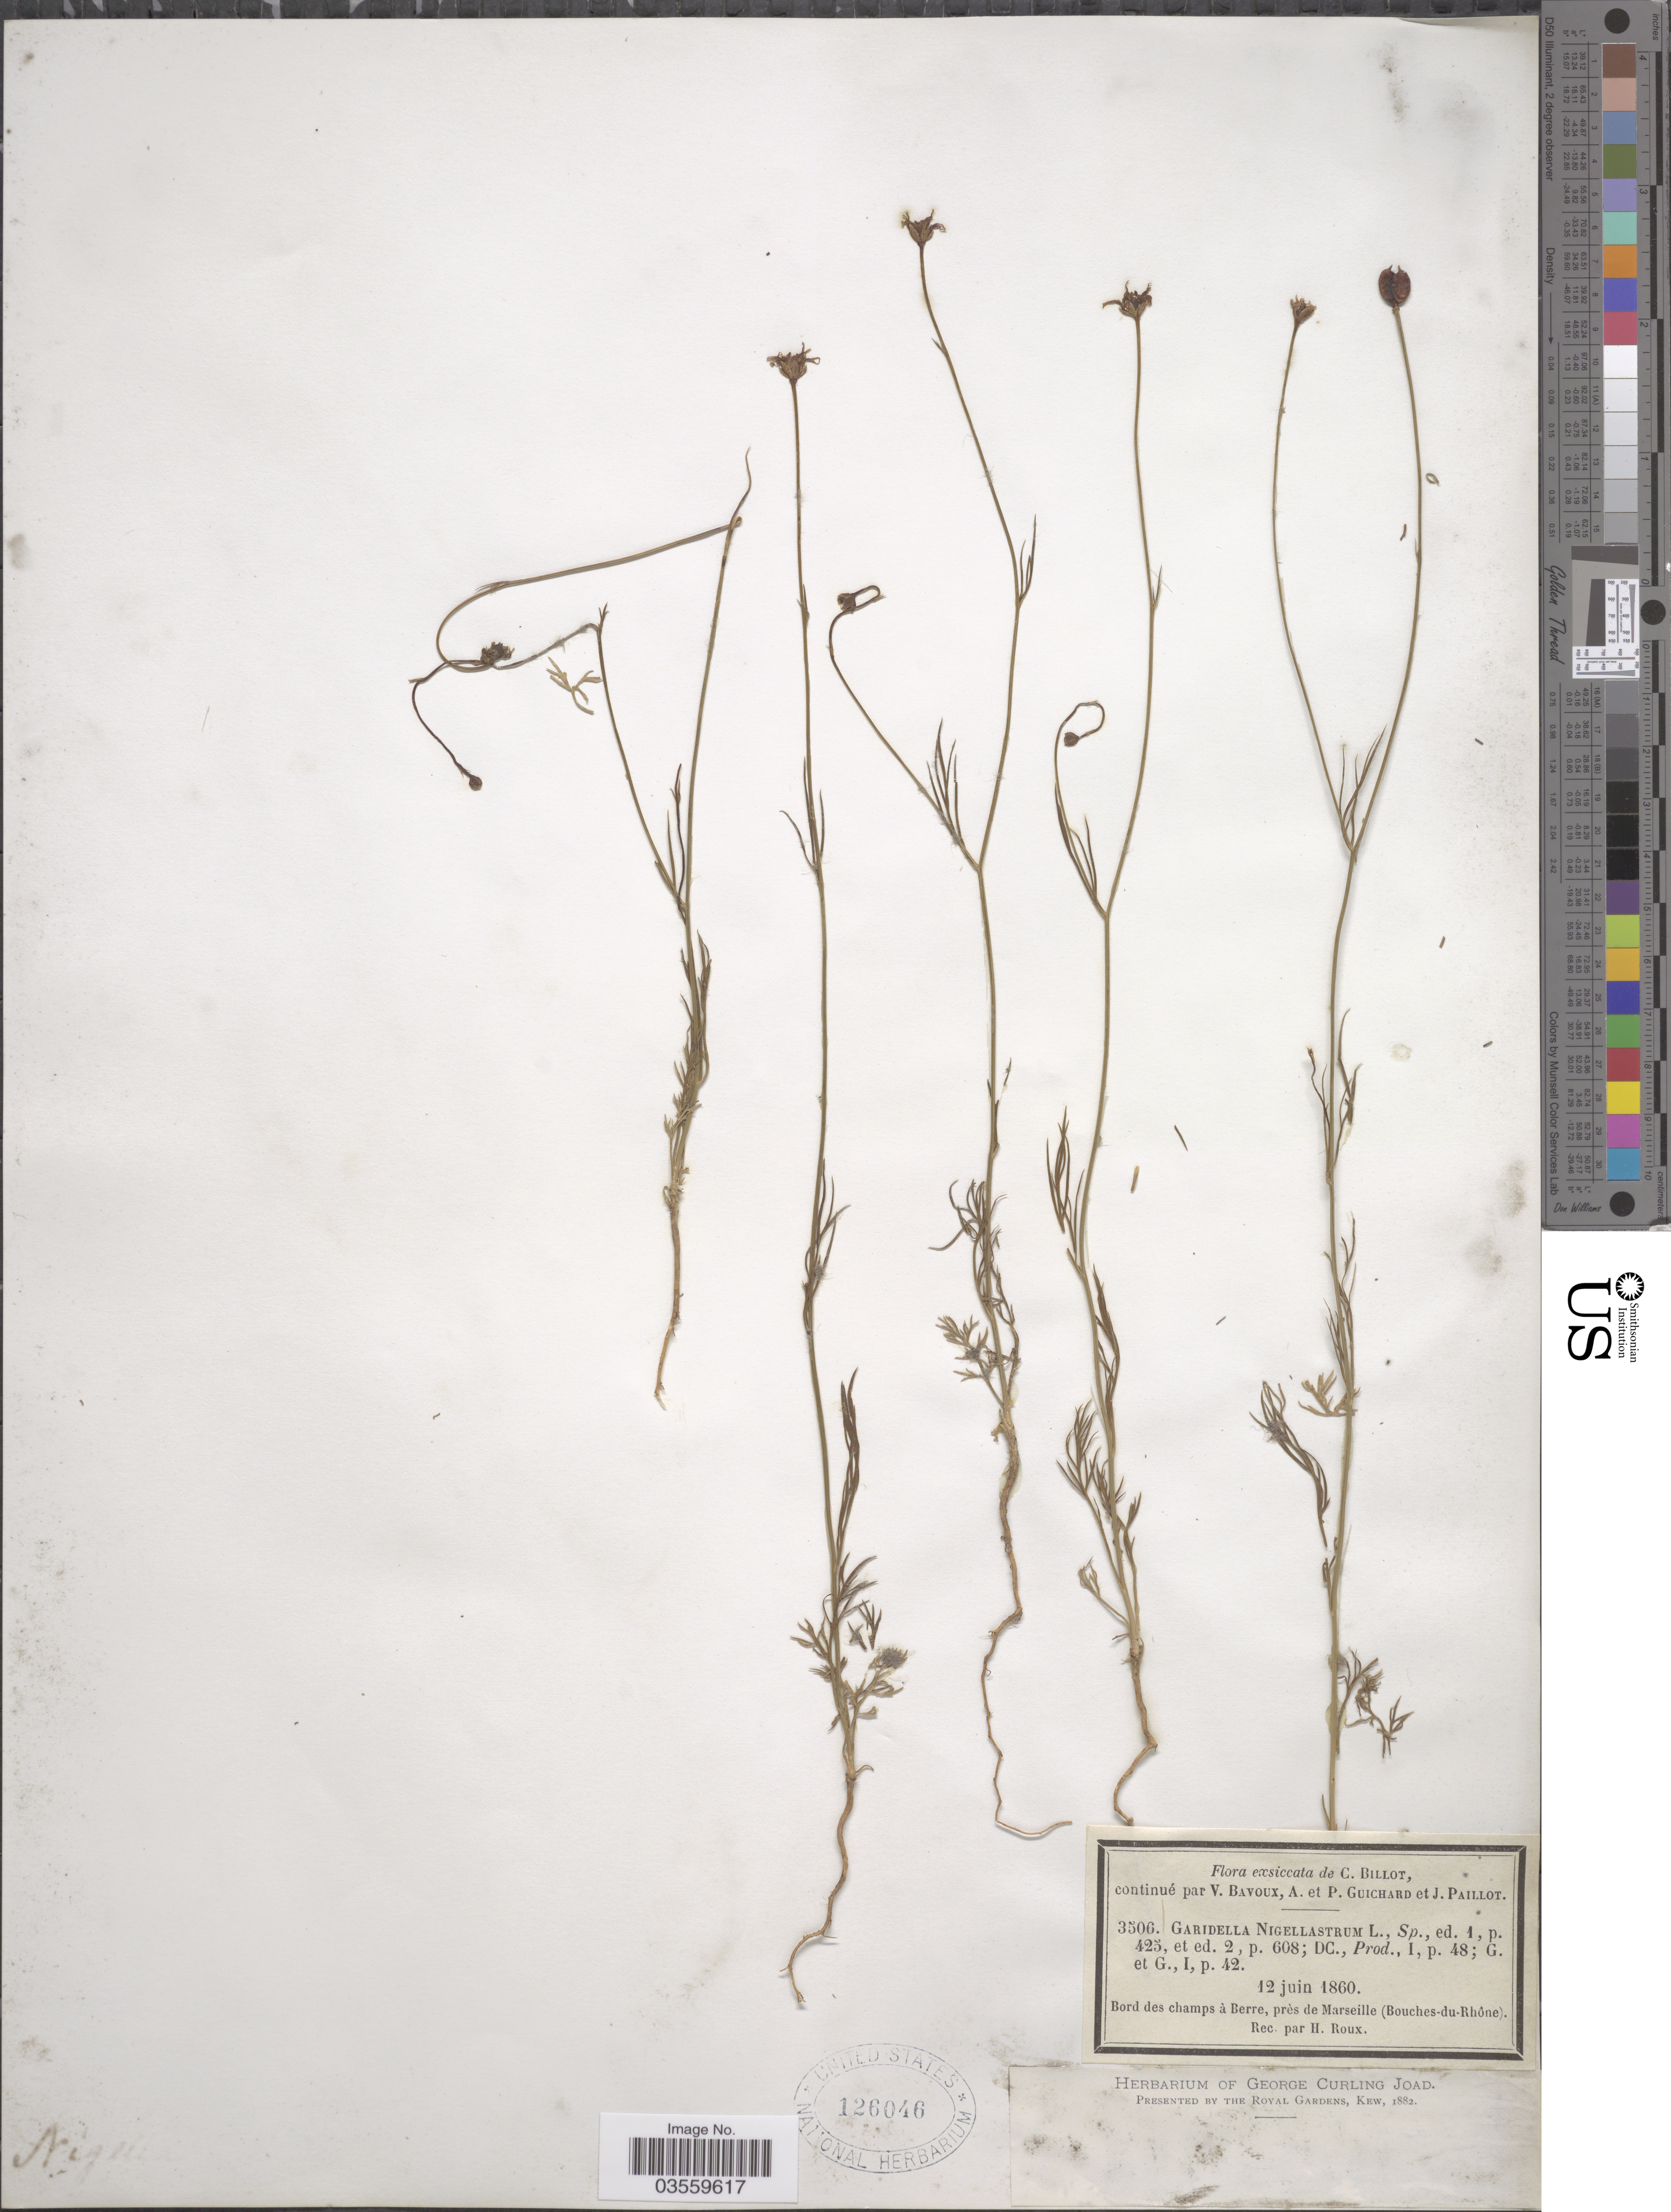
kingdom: Plantae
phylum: Tracheophyta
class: Magnoliopsida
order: Ranunculales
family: Ranunculaceae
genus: Nigella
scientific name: Nigella garidella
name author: Spenn.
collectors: H. Roux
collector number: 3506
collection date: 1860-06-12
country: France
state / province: Provence-Alpes-Côte d'Azur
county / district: Bouches-du-Rhône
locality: Bord des champs à Berre, près de Marseille (Bouches-du-Rhône).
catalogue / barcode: US 126046